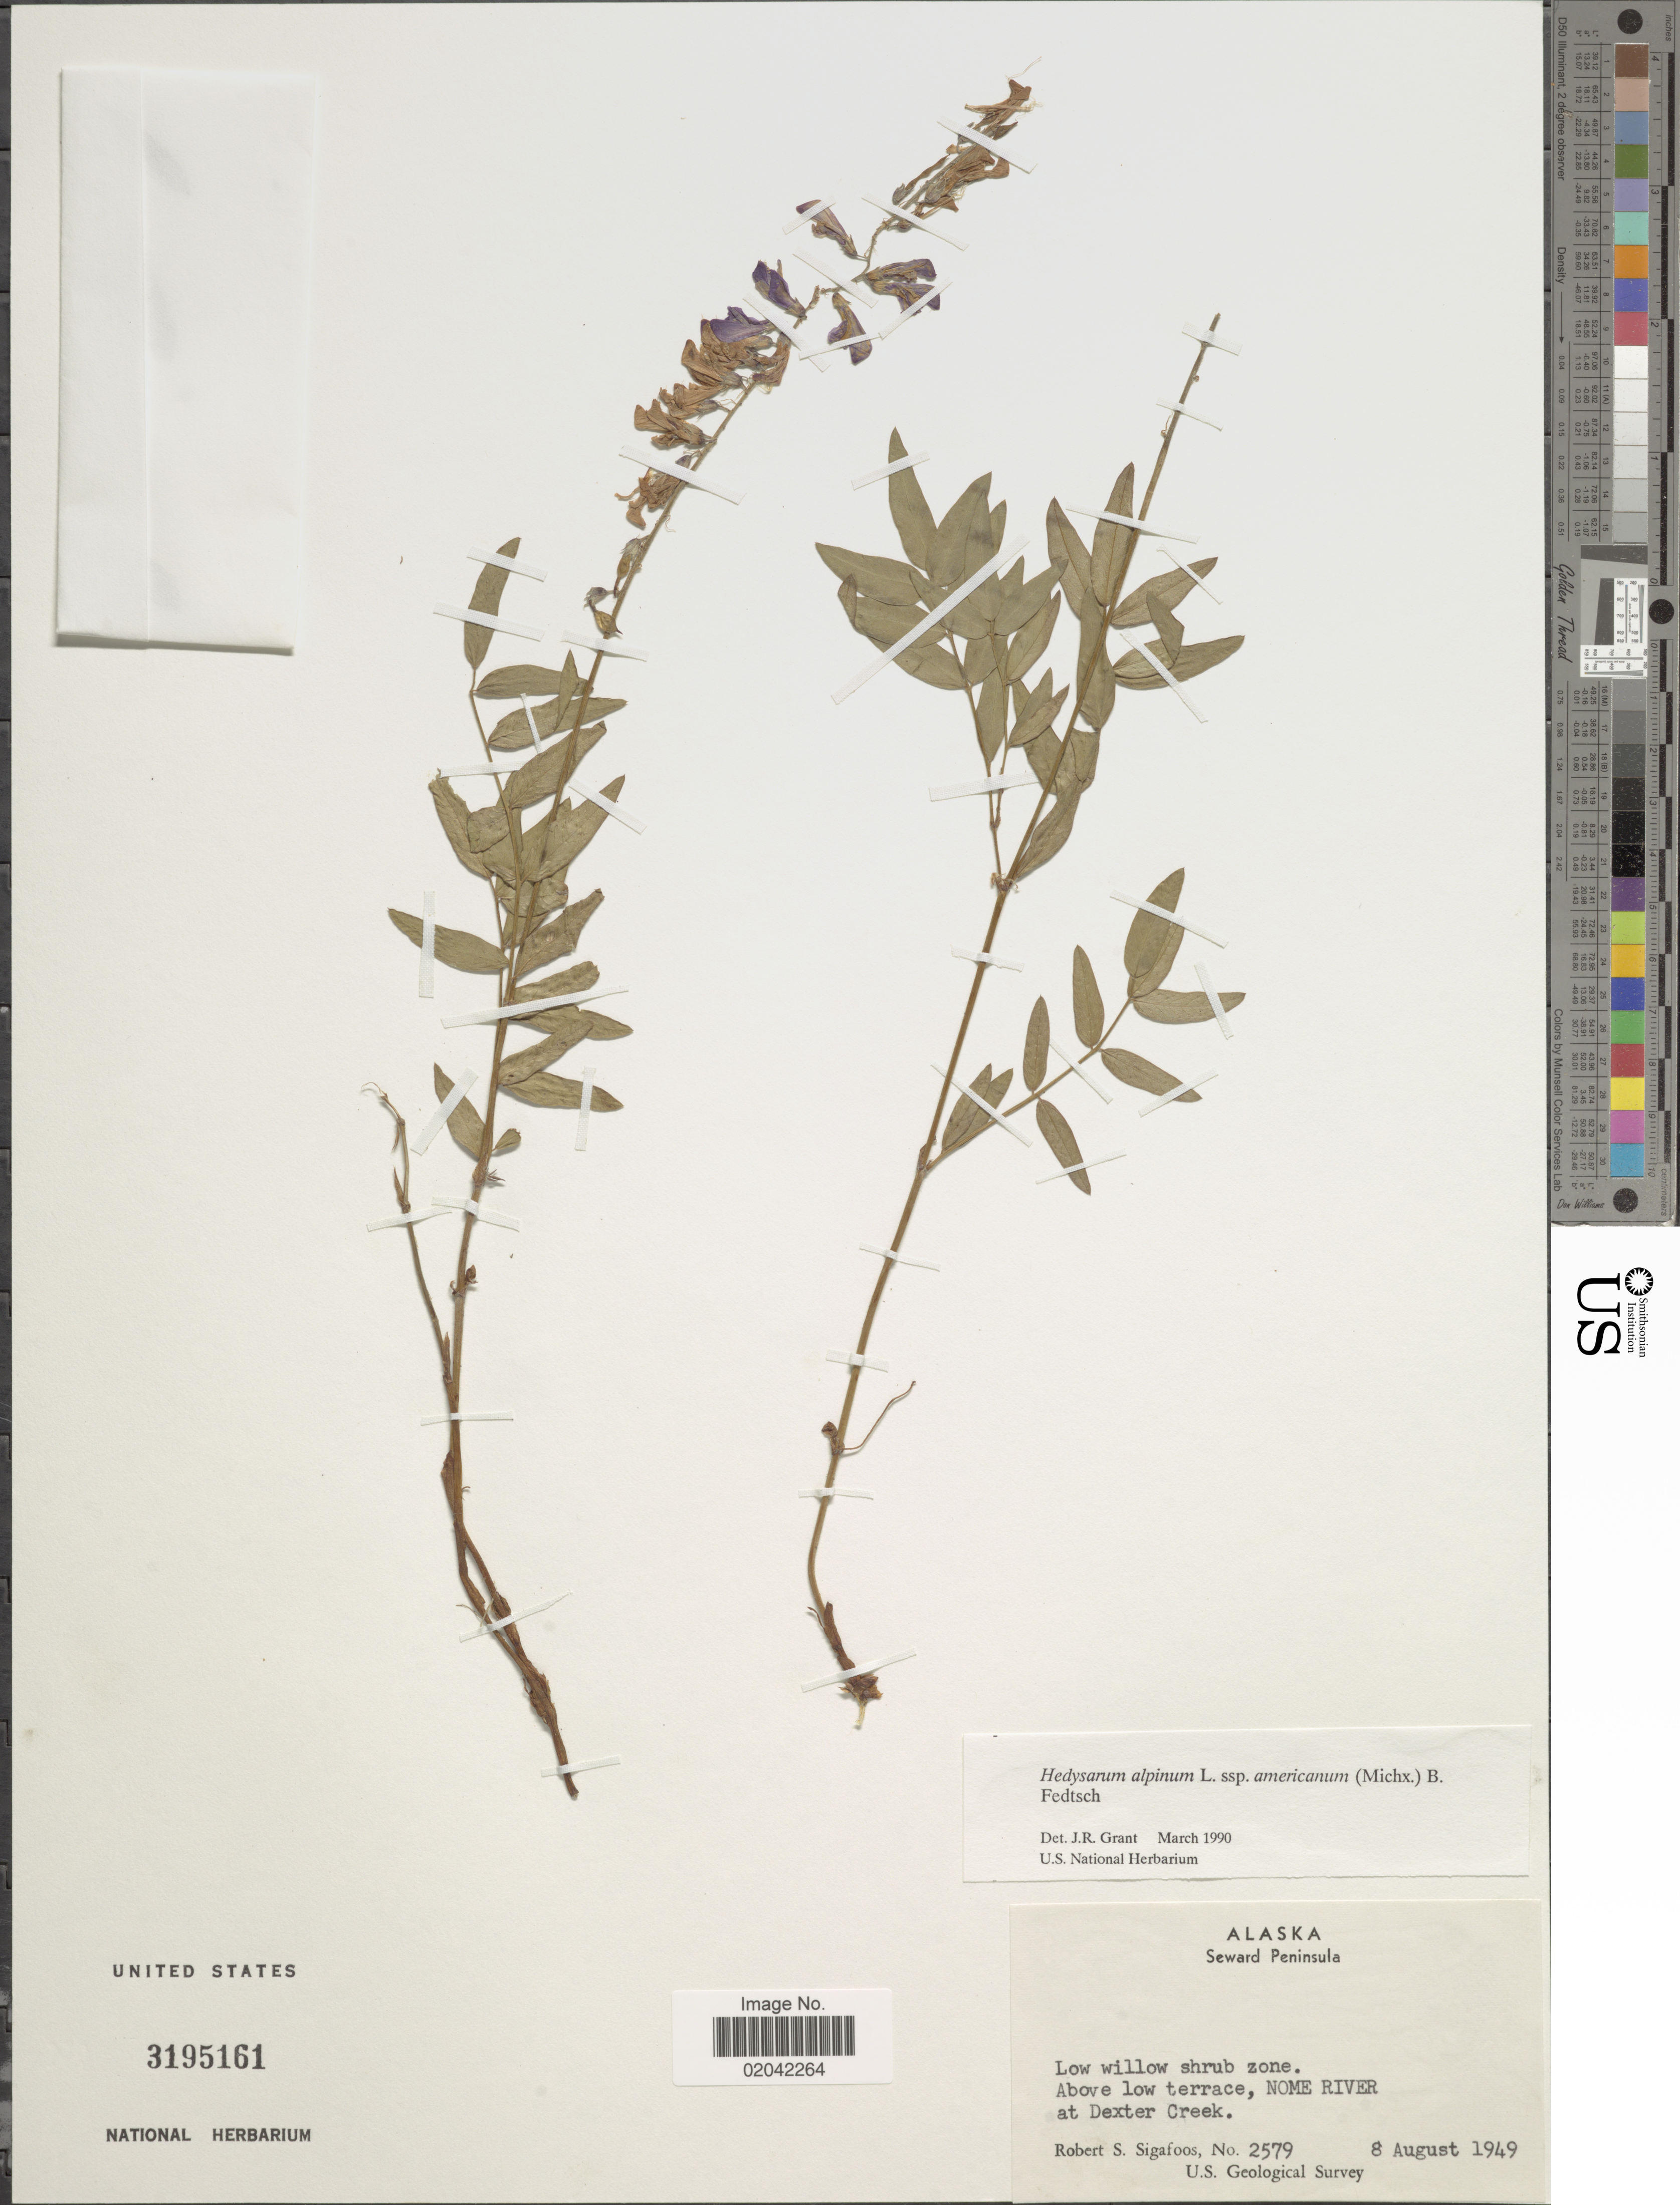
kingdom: Plantae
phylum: Tracheophyta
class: Magnoliopsida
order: Fabales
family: Fabaceae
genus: Hedysarum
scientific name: Hedysarum alpinum var. americanum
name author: Michx. ex Pursh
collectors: R. Sigafoos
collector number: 2579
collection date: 1949-08-08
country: United States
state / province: Alaska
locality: Seward Peninsula. Low willow shrub zone. Above low terrace, Nome River at Dexter Creek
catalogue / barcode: US 3195161